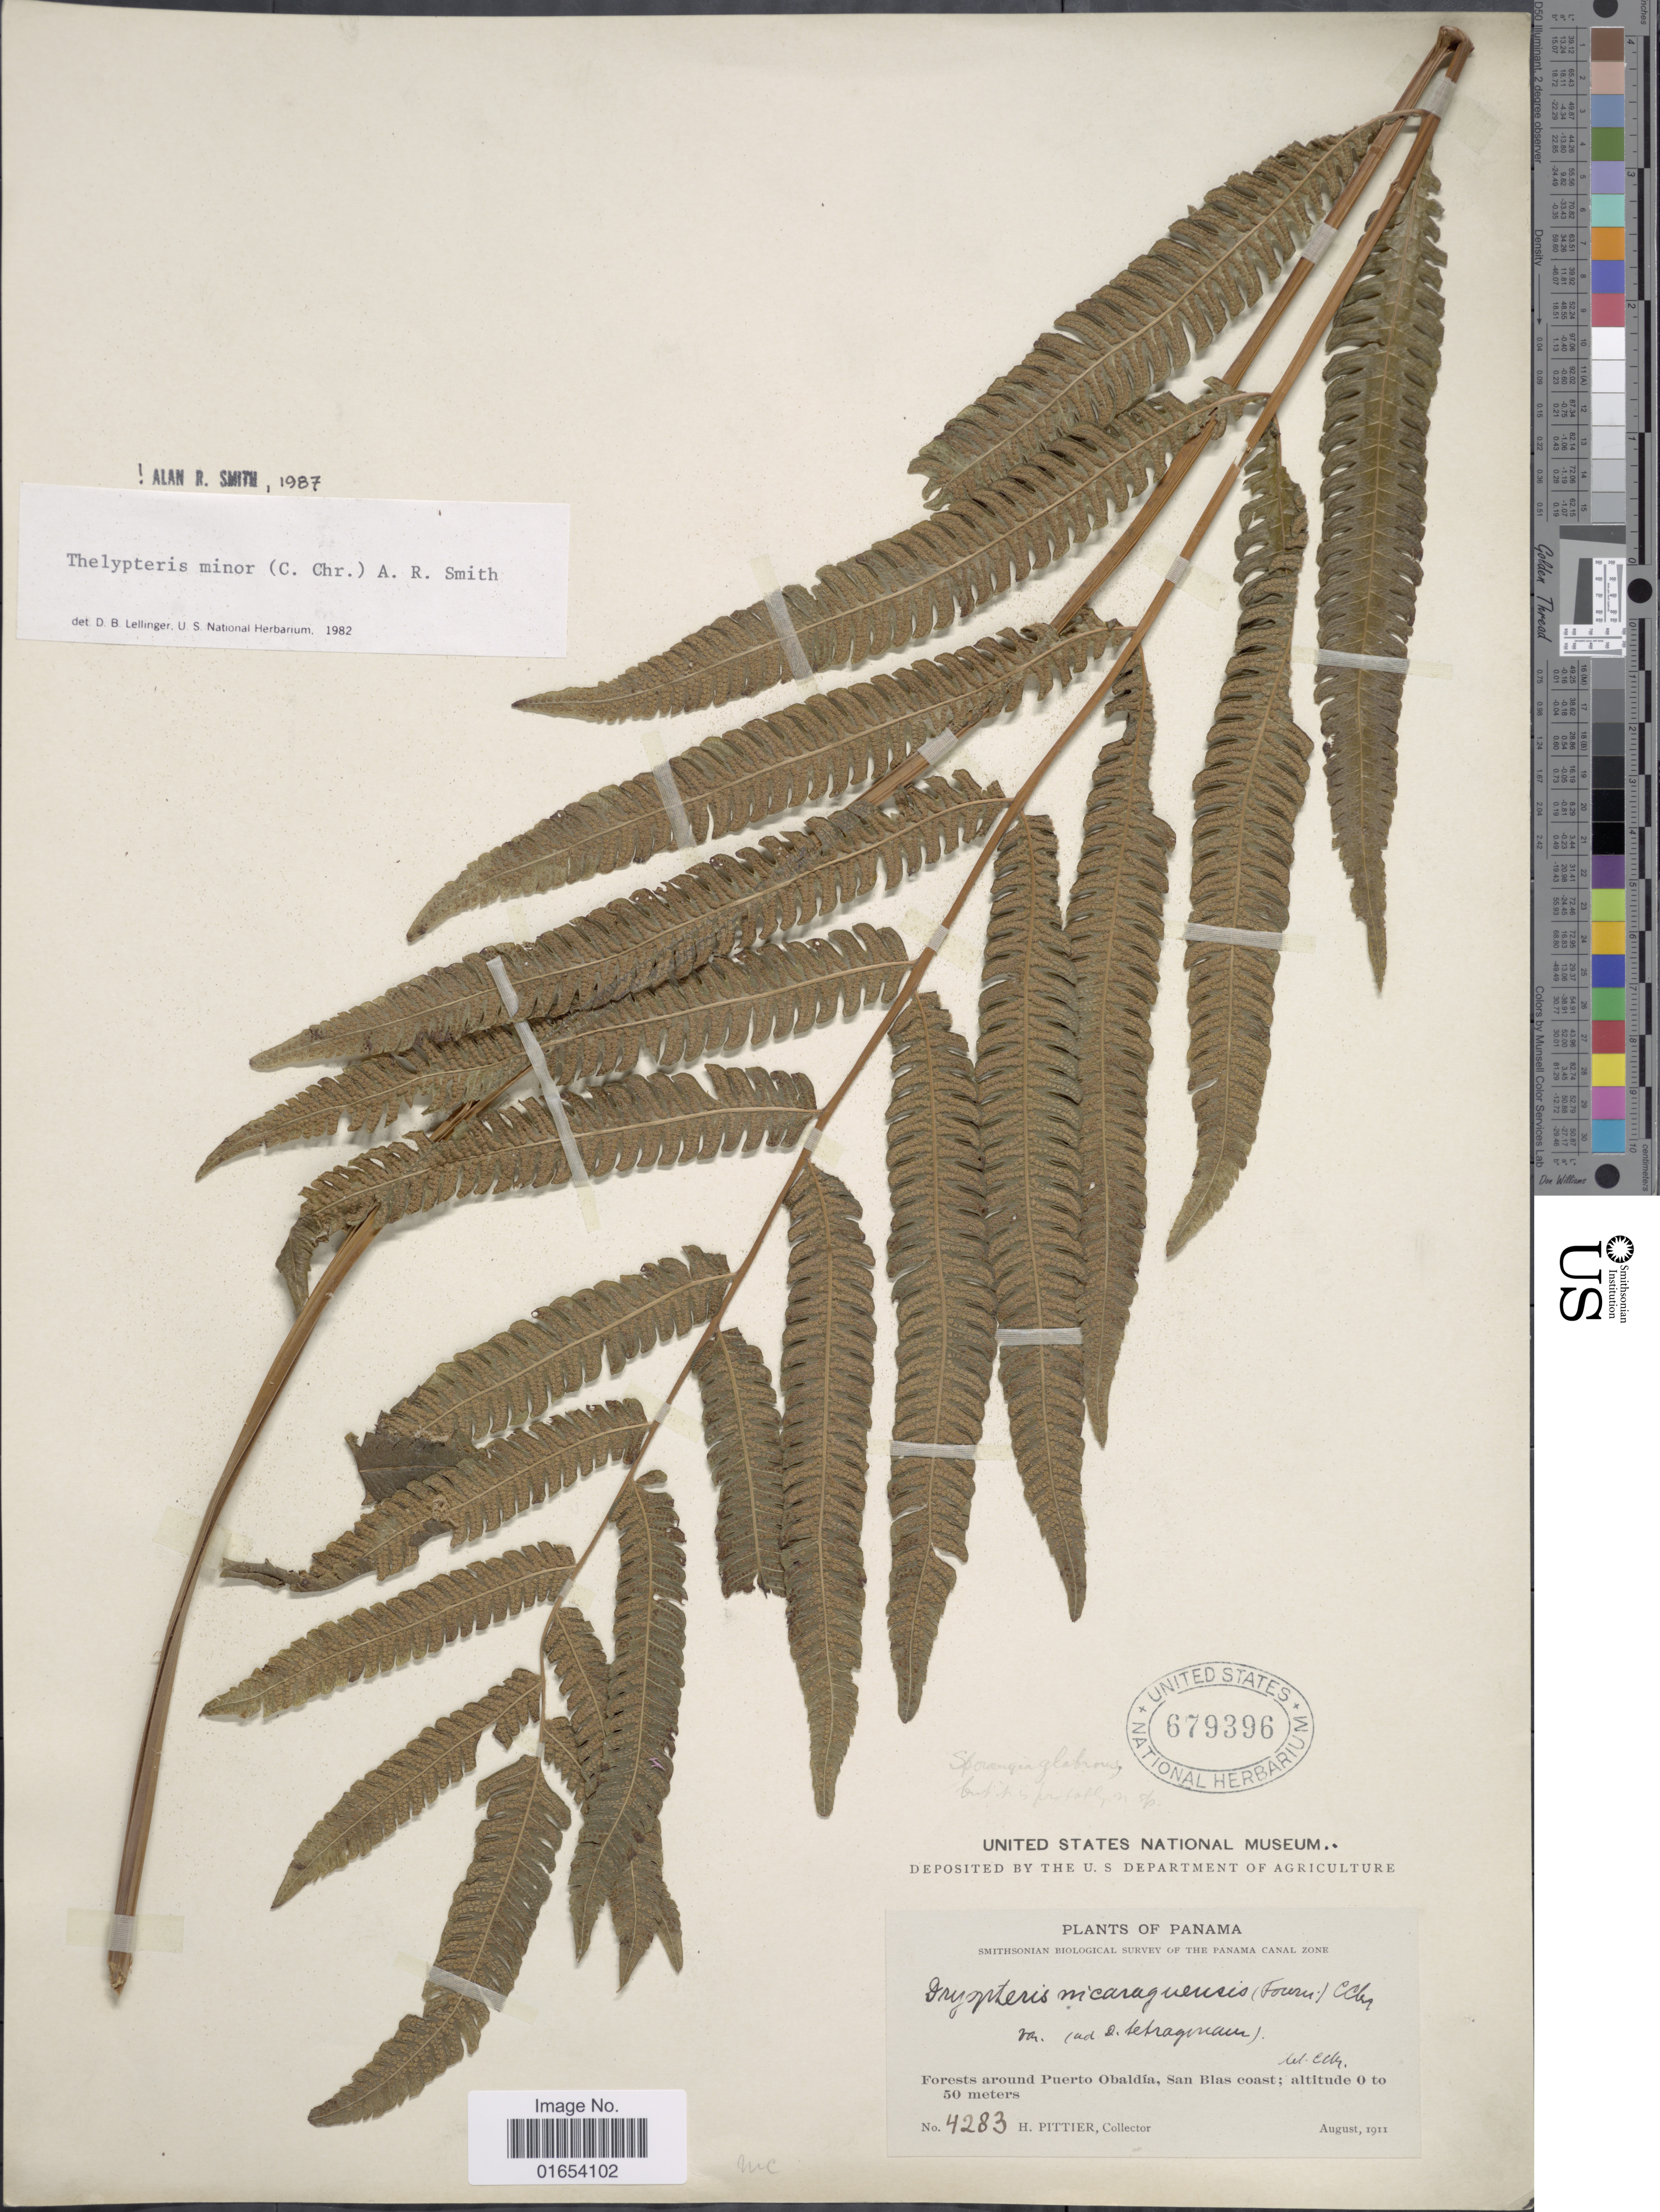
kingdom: Plantae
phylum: Tracheophyta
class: Polypodiopsida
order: Polypodiales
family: Thelypteridaceae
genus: Goniopteris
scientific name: Goniopteris minor (C. Chr.) comb. nov., ined 2015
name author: (C. Chr.)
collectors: H. F. Pittier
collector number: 4283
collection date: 1911-08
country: Panama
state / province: Kuna Yala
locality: Panama, forests around Puerto Obaldia, San Blas Coast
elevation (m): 0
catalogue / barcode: US 679396